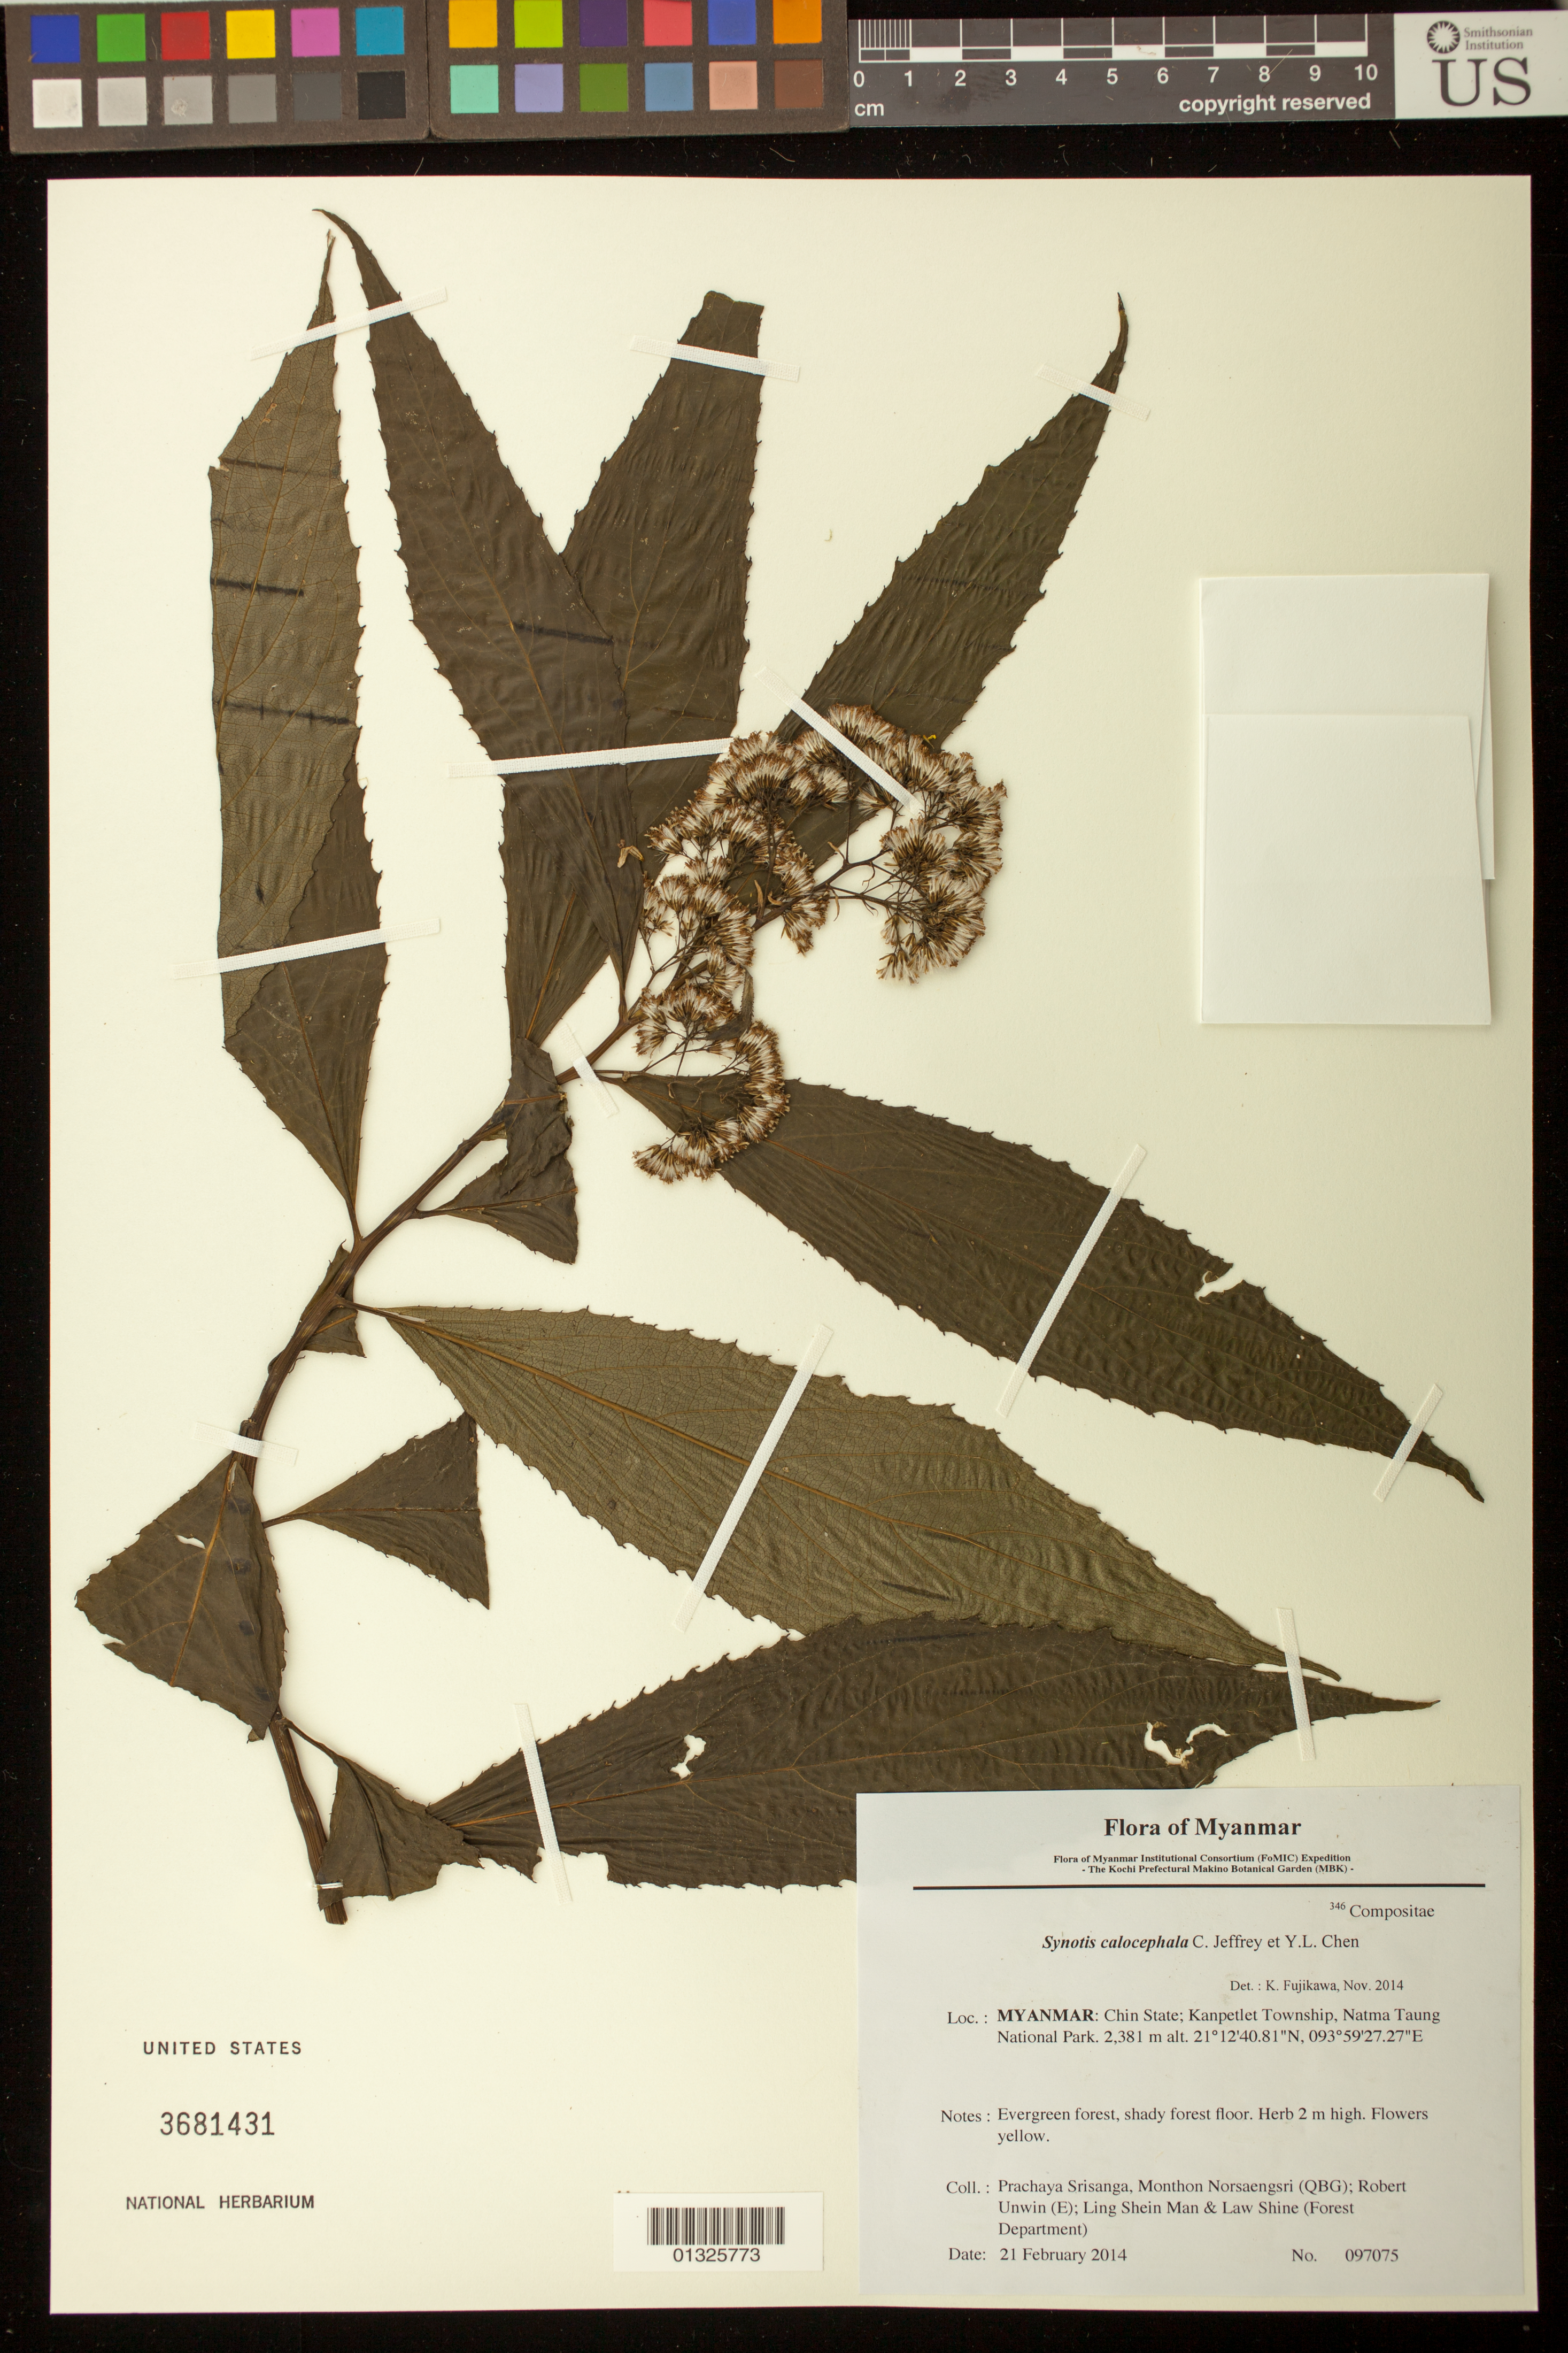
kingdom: Plantae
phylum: Tracheophyta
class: Magnoliopsida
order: Asterales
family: Asteraceae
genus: Synotis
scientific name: Synotis pentantha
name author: (Merr.) M. Tang et al.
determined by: Ren, Chen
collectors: P. Srisanga, M. Norsaengsri, R. Unwin, Ling Shein Man & L. Shine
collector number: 97075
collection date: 2014-02-21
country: Myanmar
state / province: Chin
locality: Kanpetlet Township, Natma Taung National Park.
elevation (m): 2381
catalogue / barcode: US 3681431